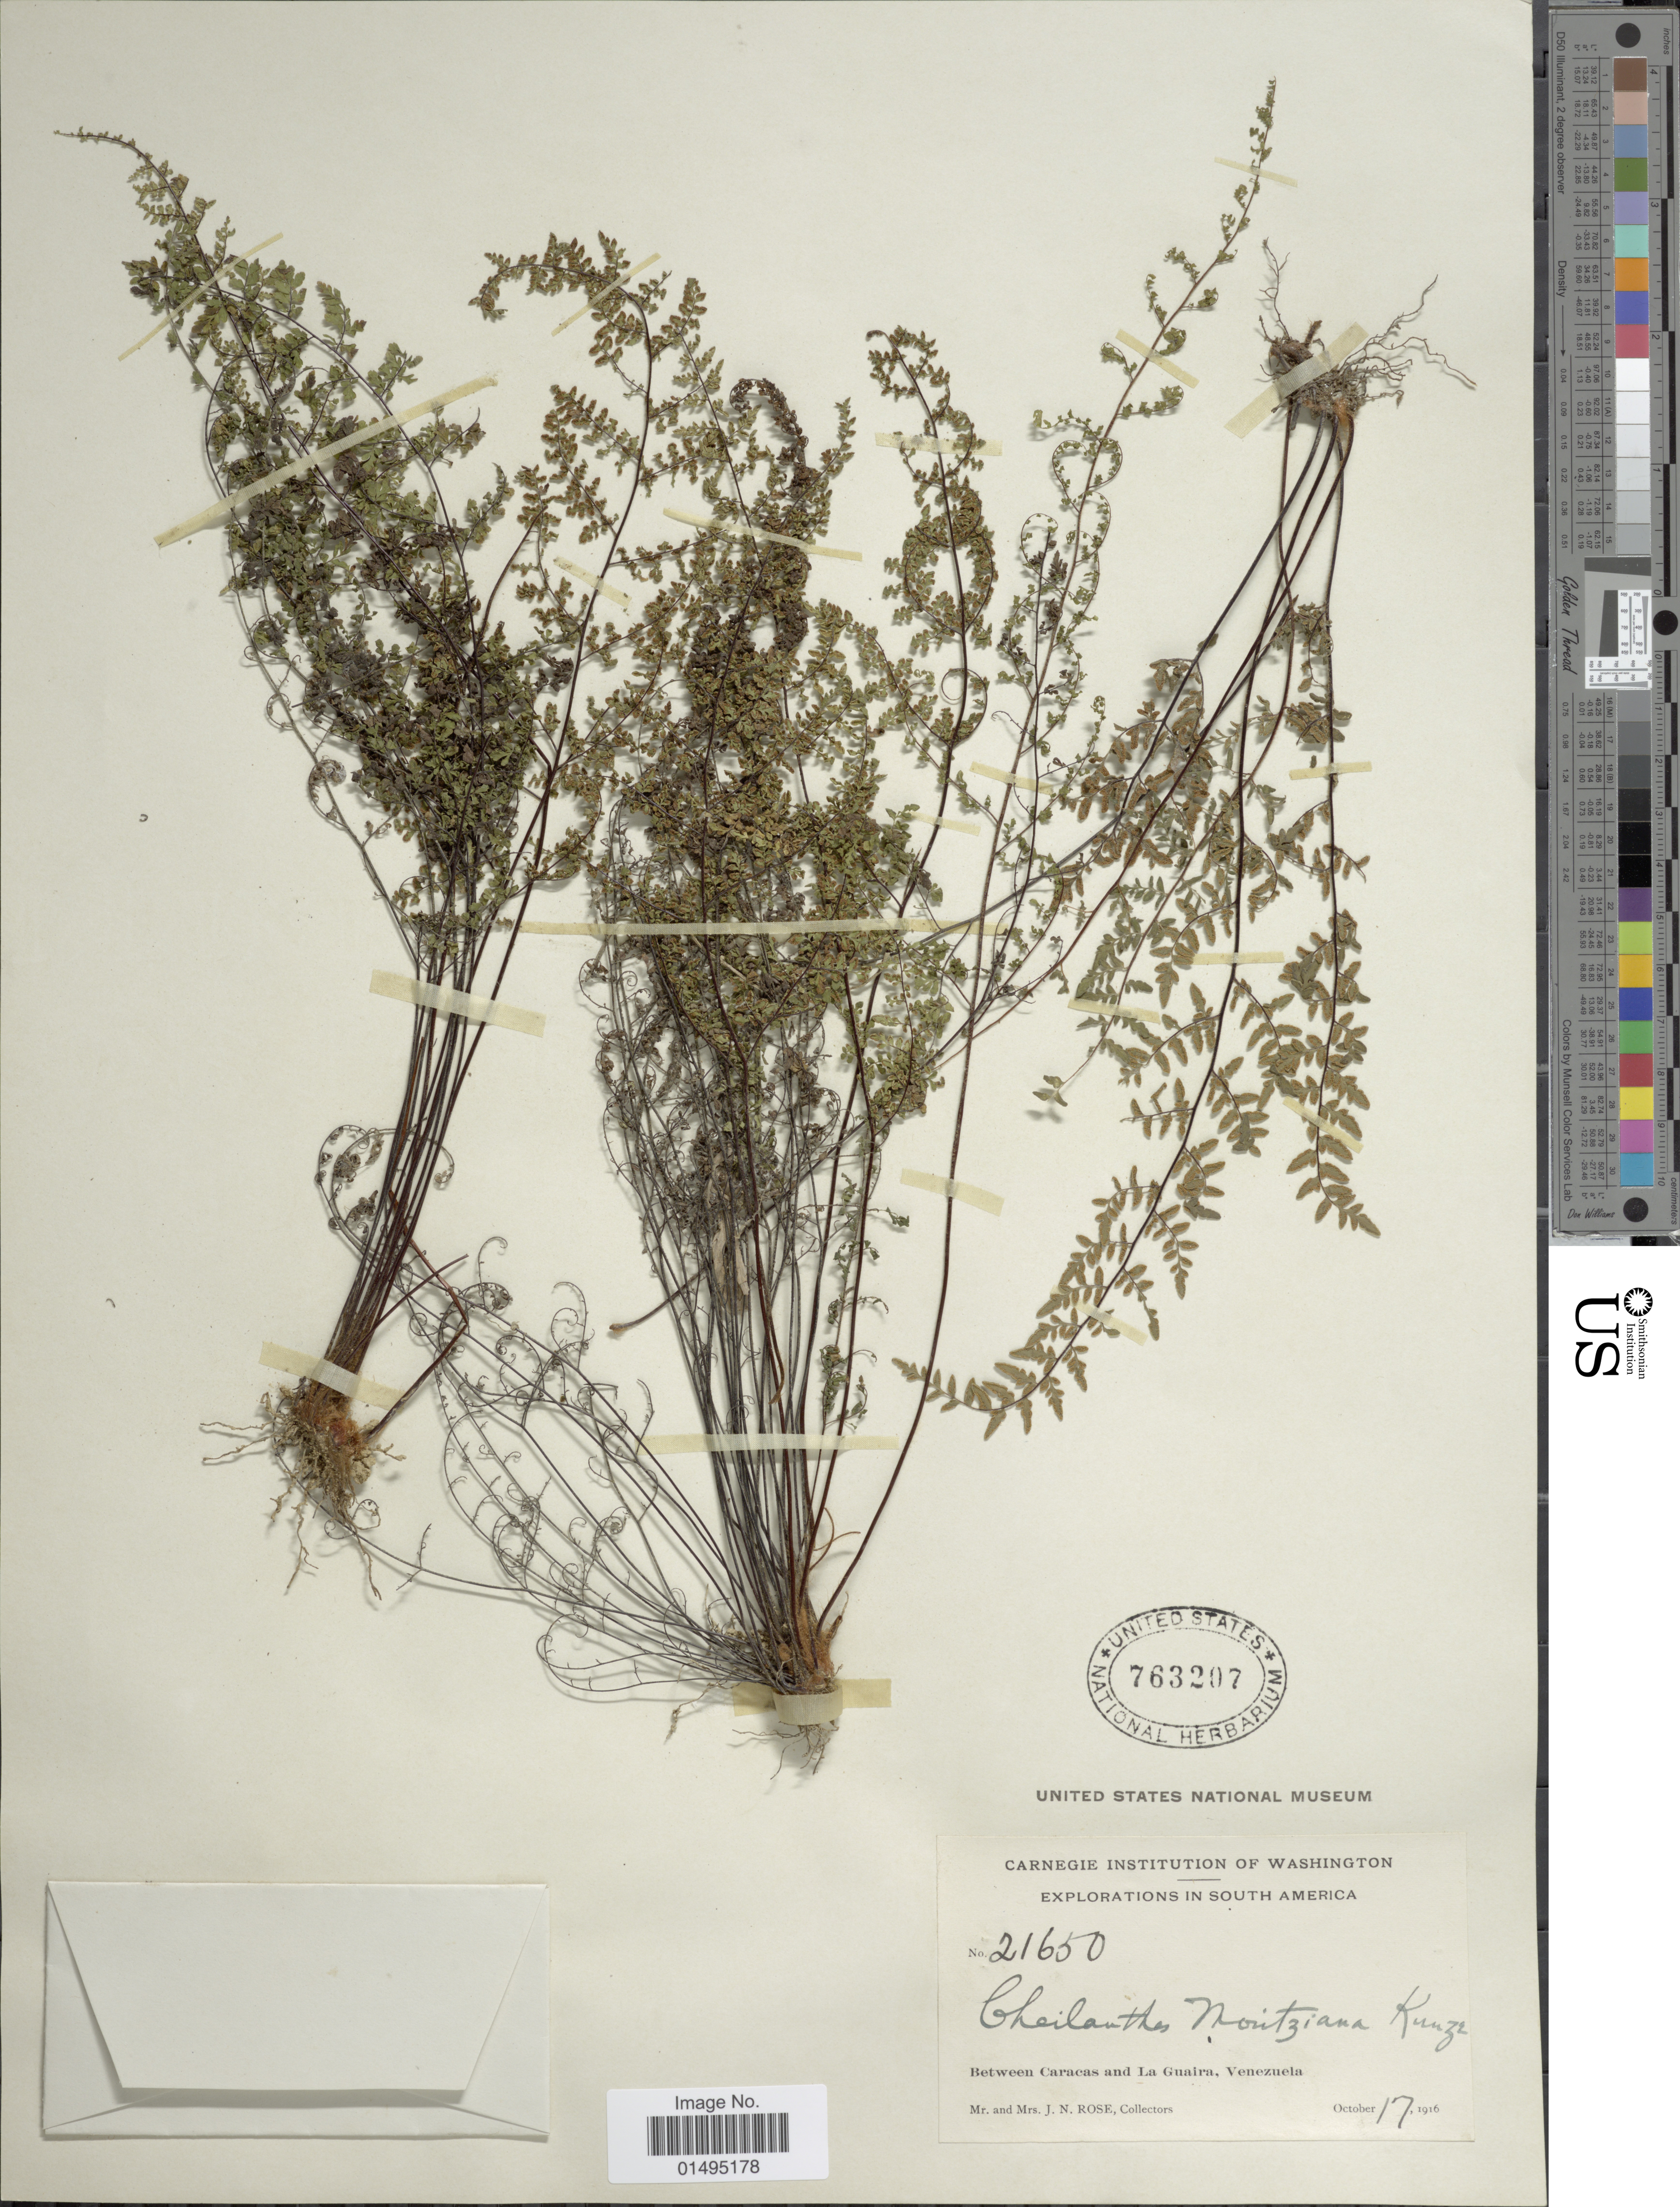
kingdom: Plantae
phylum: Tracheophyta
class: Polypodiopsida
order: Polypodiales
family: Pteridaceae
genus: Myriopteris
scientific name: Myriopteris microphylla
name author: (Sw.) Grusz & Windham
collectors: J. N. Rose & L. B. Rose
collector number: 21650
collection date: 1916-10-17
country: Venezuela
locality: South America, between Caracas and La Guaira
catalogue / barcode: US 763207